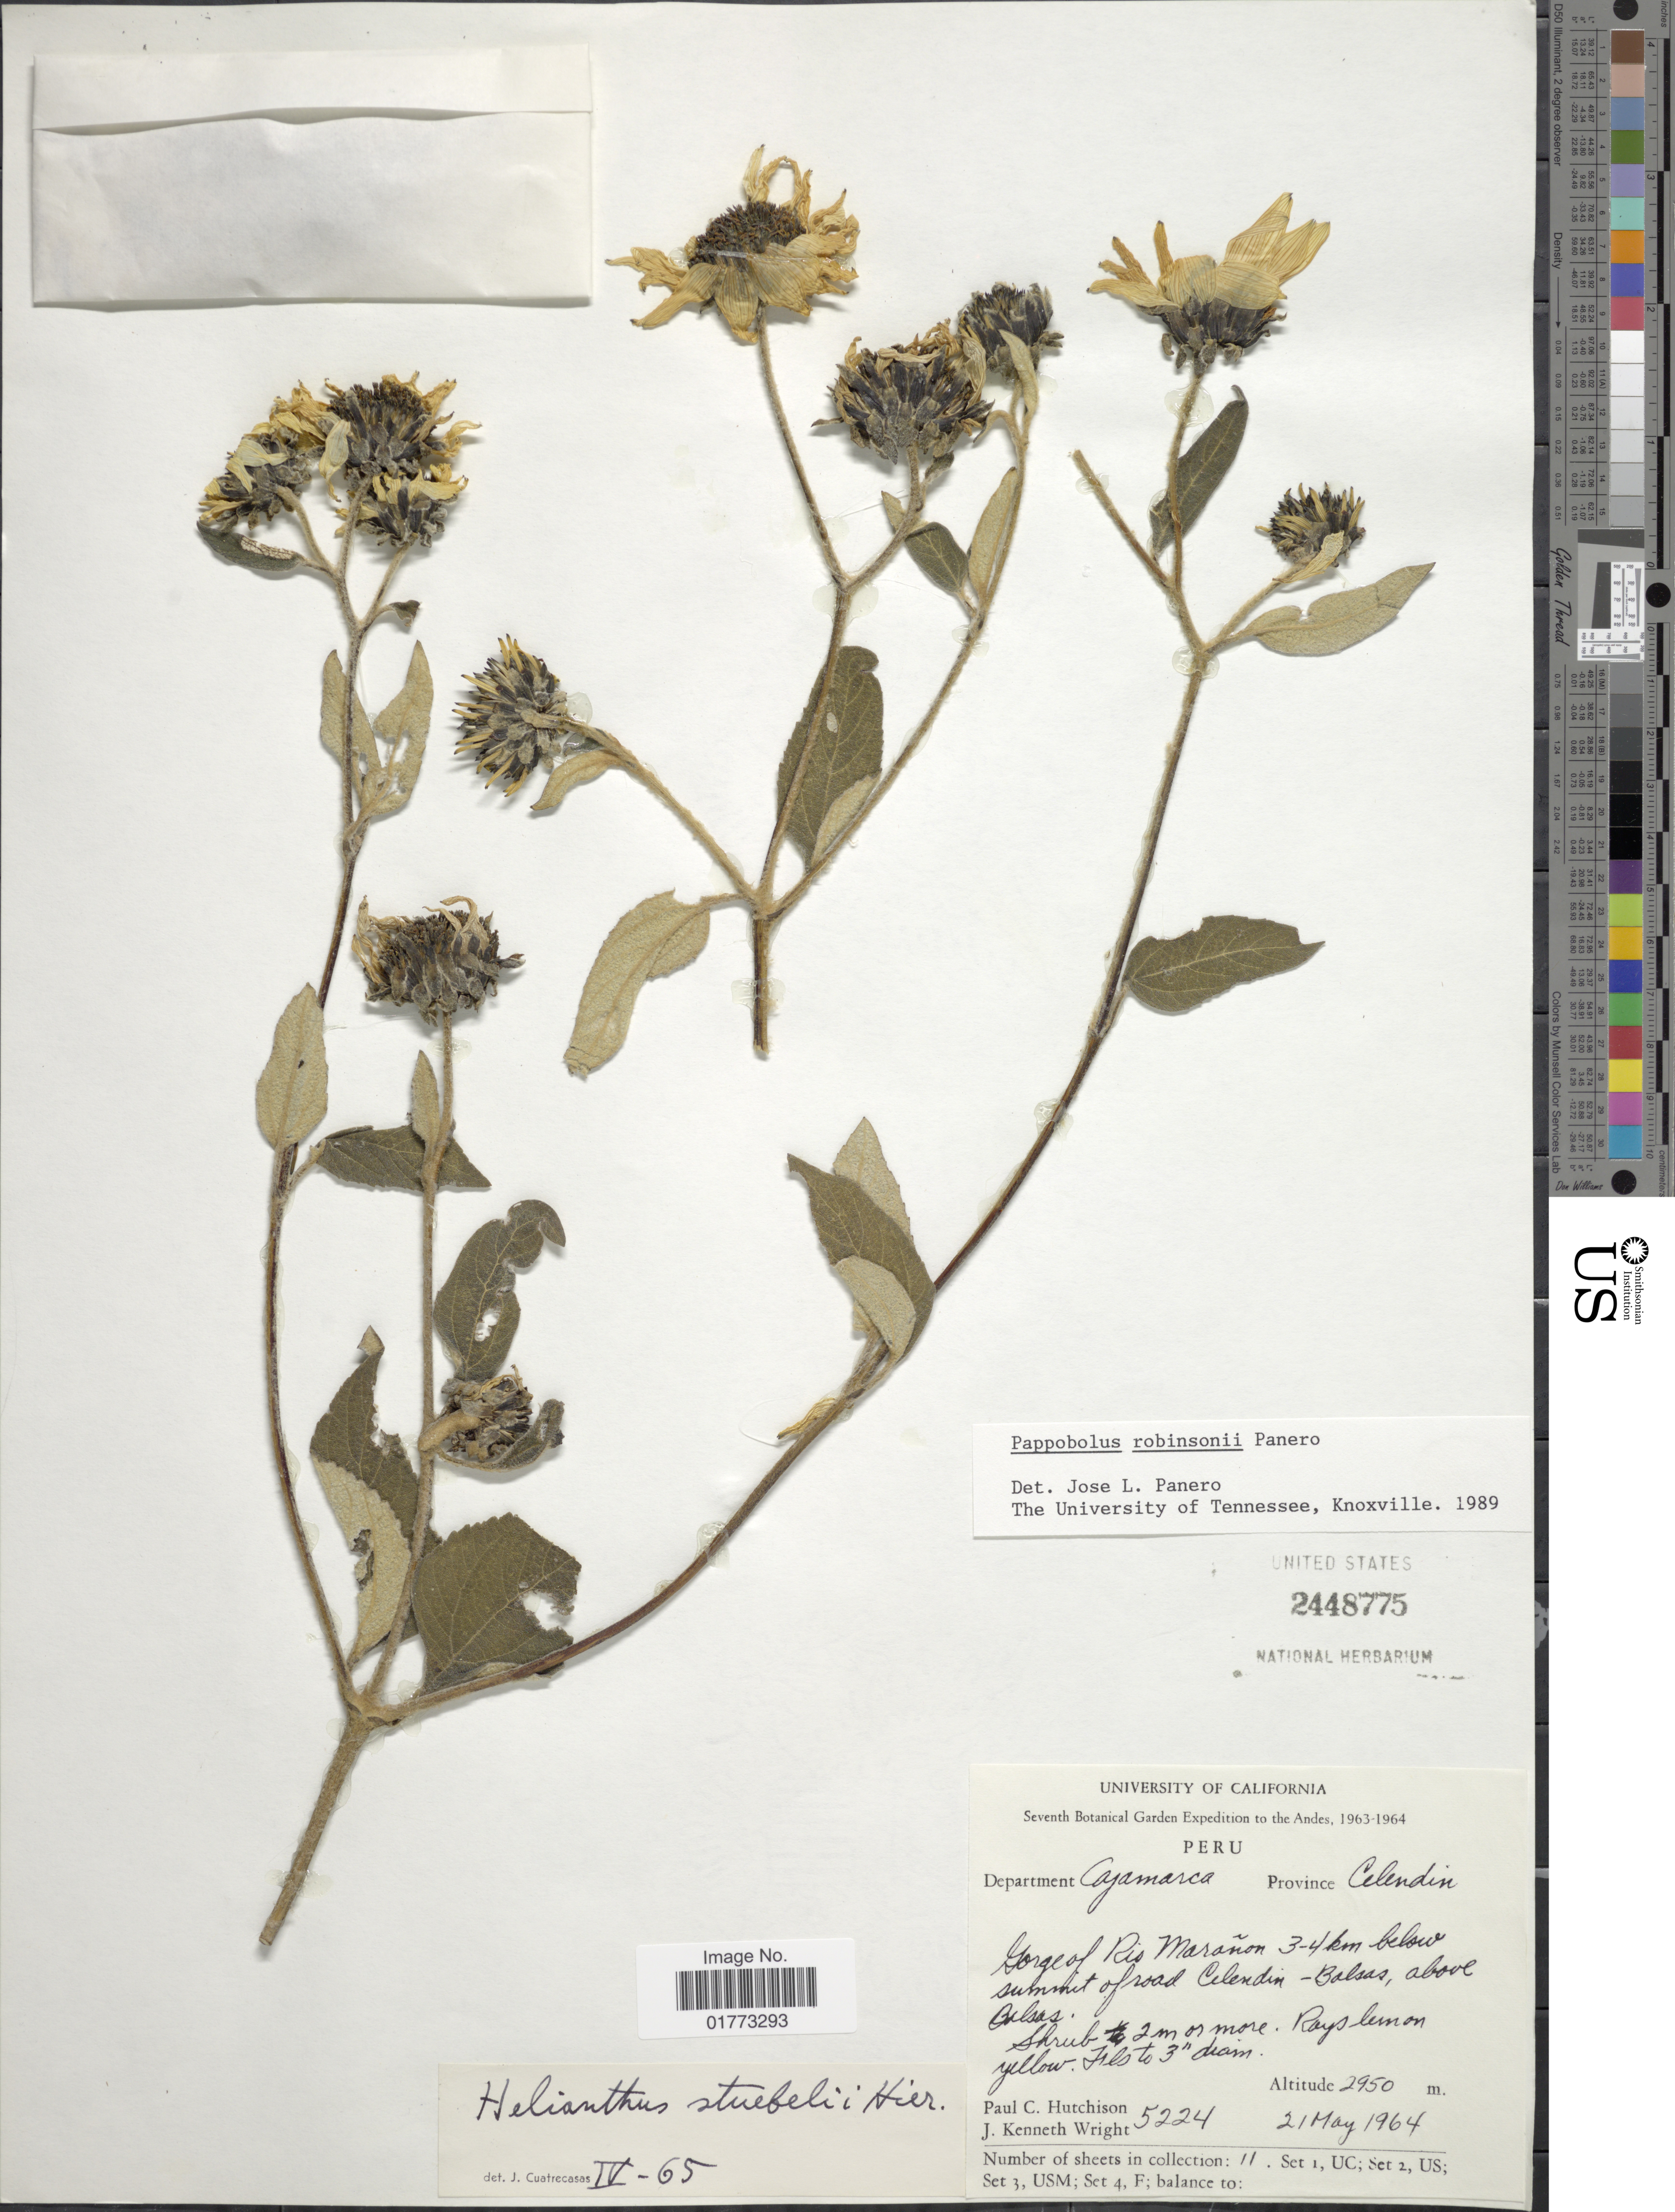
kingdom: Plantae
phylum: Tracheophyta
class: Magnoliopsida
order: Asterales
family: Asteraceae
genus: Pappobolus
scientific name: Pappobolus robinsonii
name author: Panero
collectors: P. C. Hutchison & J. K. Wright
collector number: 5224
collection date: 1964-05-21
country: Peru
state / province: Cajamarca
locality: Province Celendin, Gorge of Rio Marañon 3-4 km below summit of road Celendin - Balsas, above Balsas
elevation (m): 2950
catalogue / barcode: US 2448775